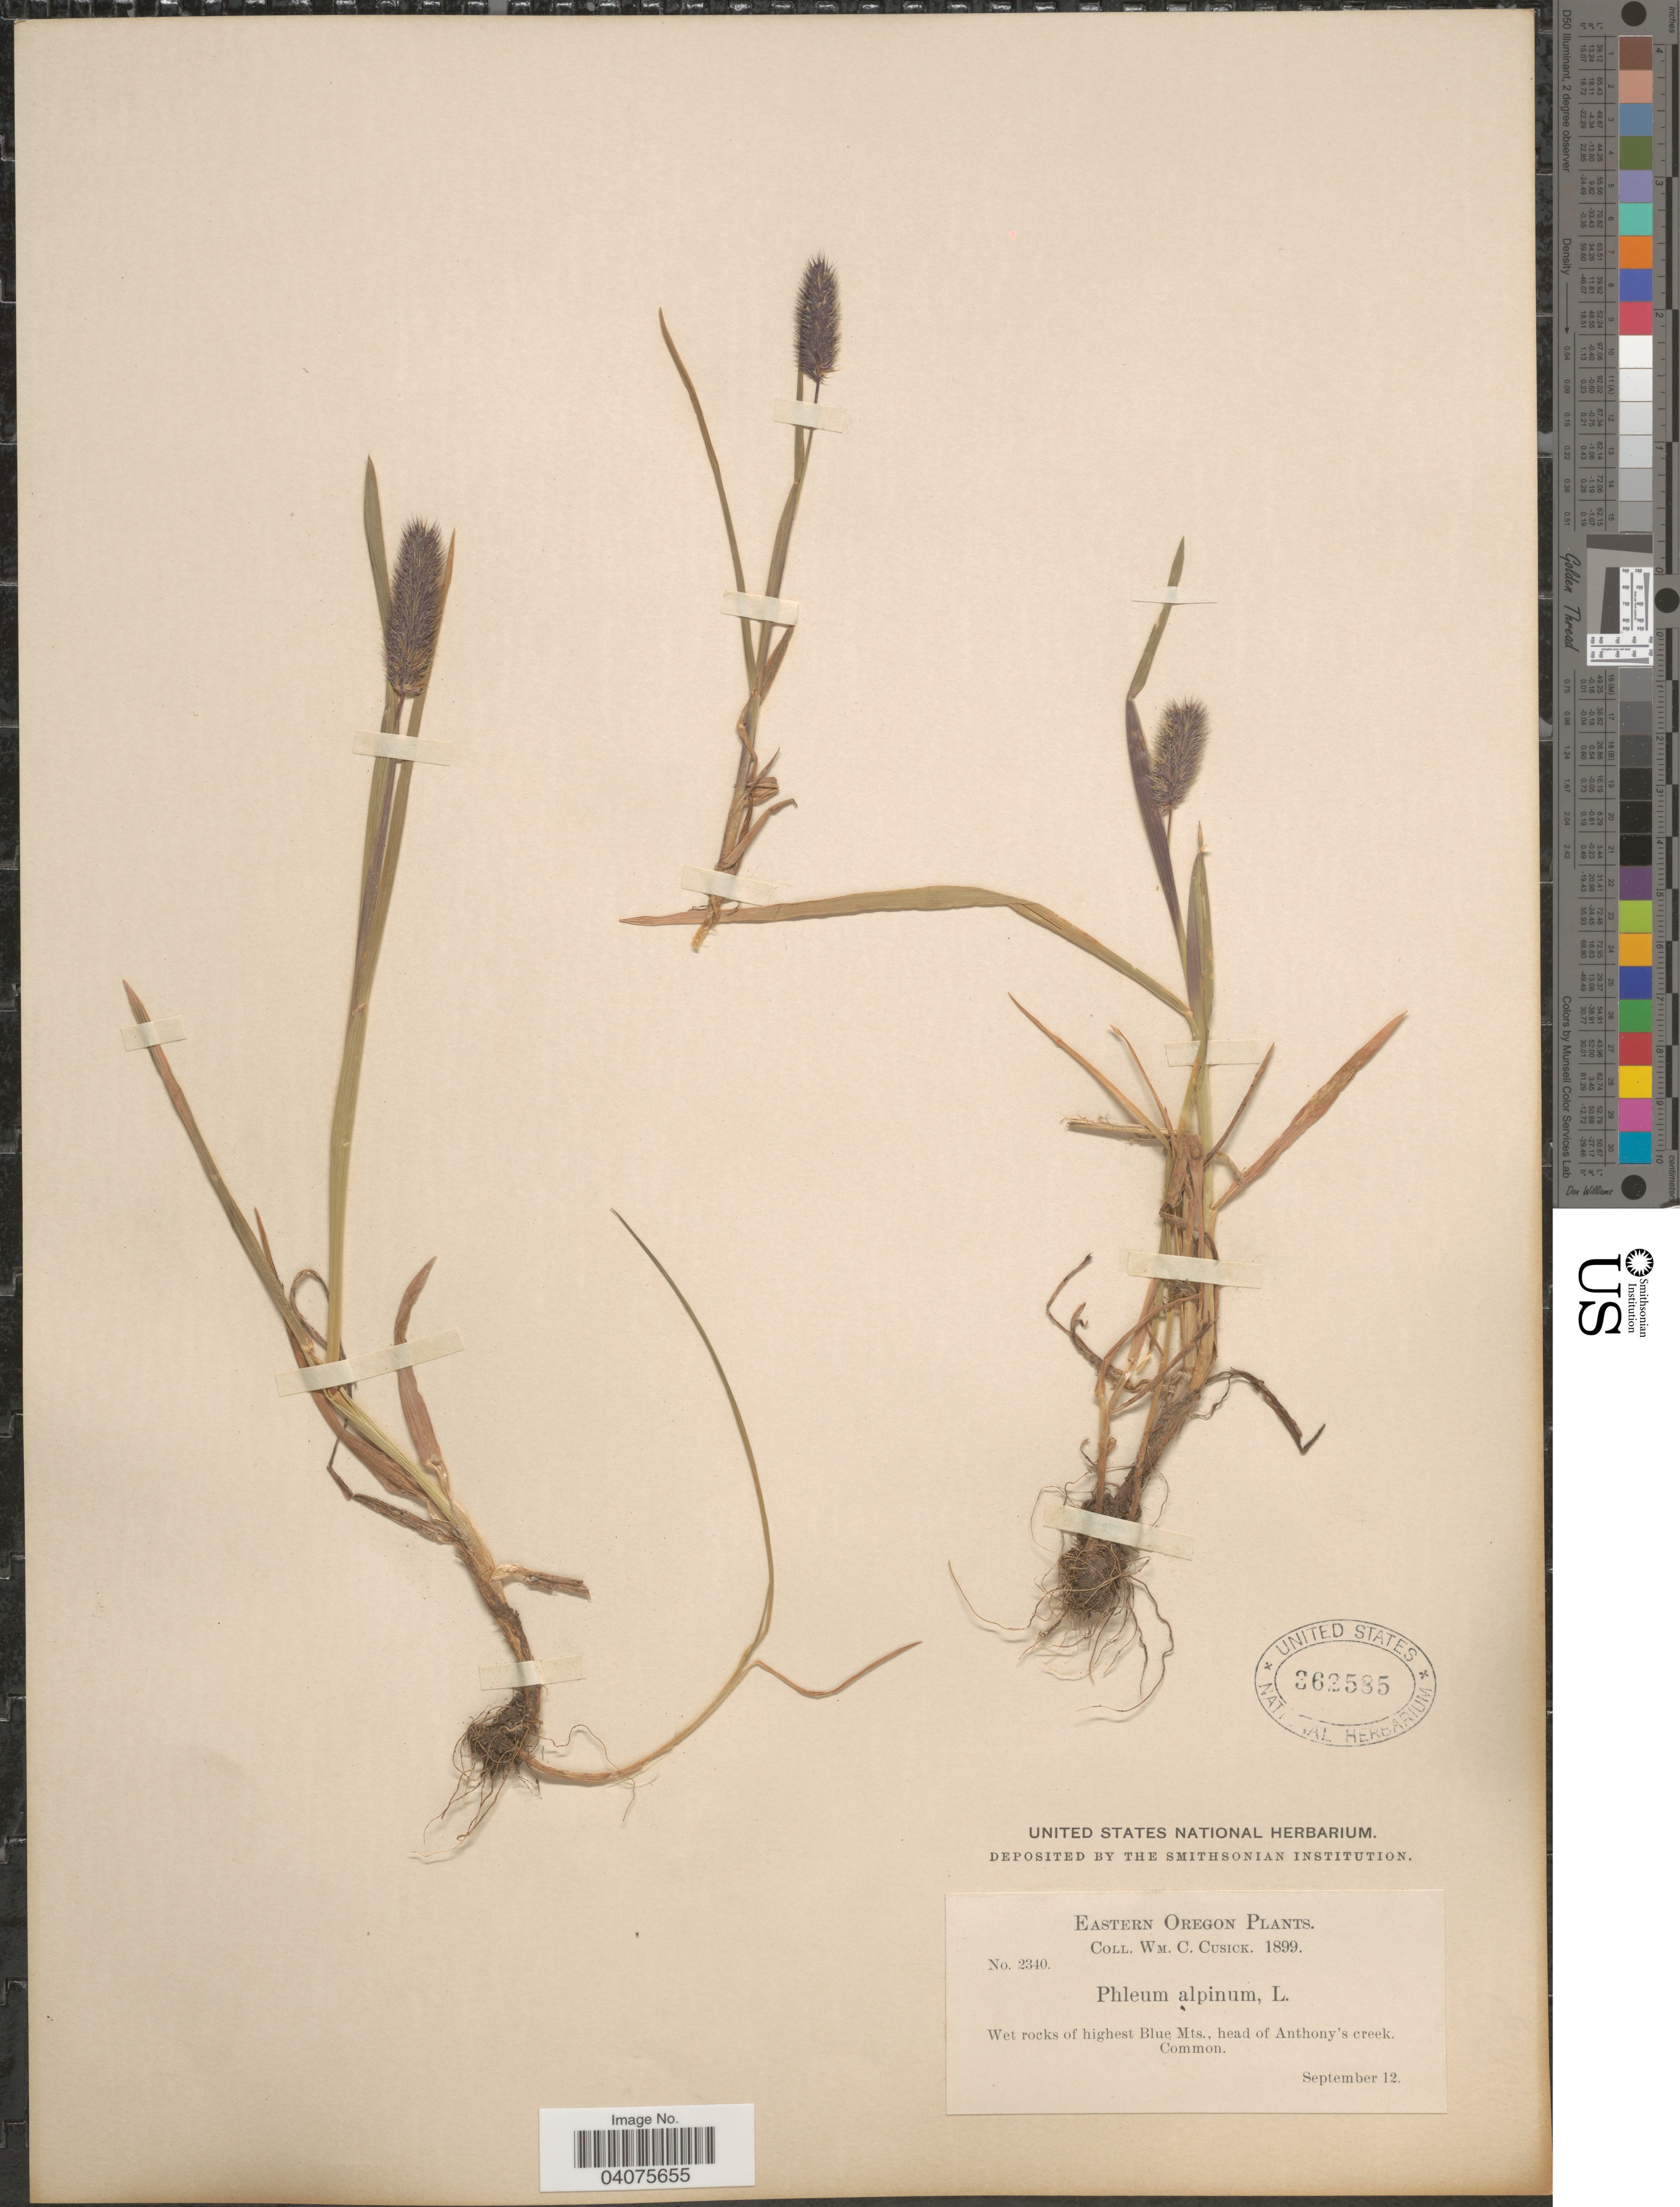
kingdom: Plantae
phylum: Tracheophyta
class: Liliopsida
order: Poales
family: Poaceae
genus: Phleum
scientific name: Phleum alpinum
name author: L.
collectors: W. C. Cusick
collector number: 2340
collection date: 1899-09-12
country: United States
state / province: Oregon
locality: Eastern Oregon. Wet rocks of highest Blue Mts., head of Anthony's creek.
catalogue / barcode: US 362585